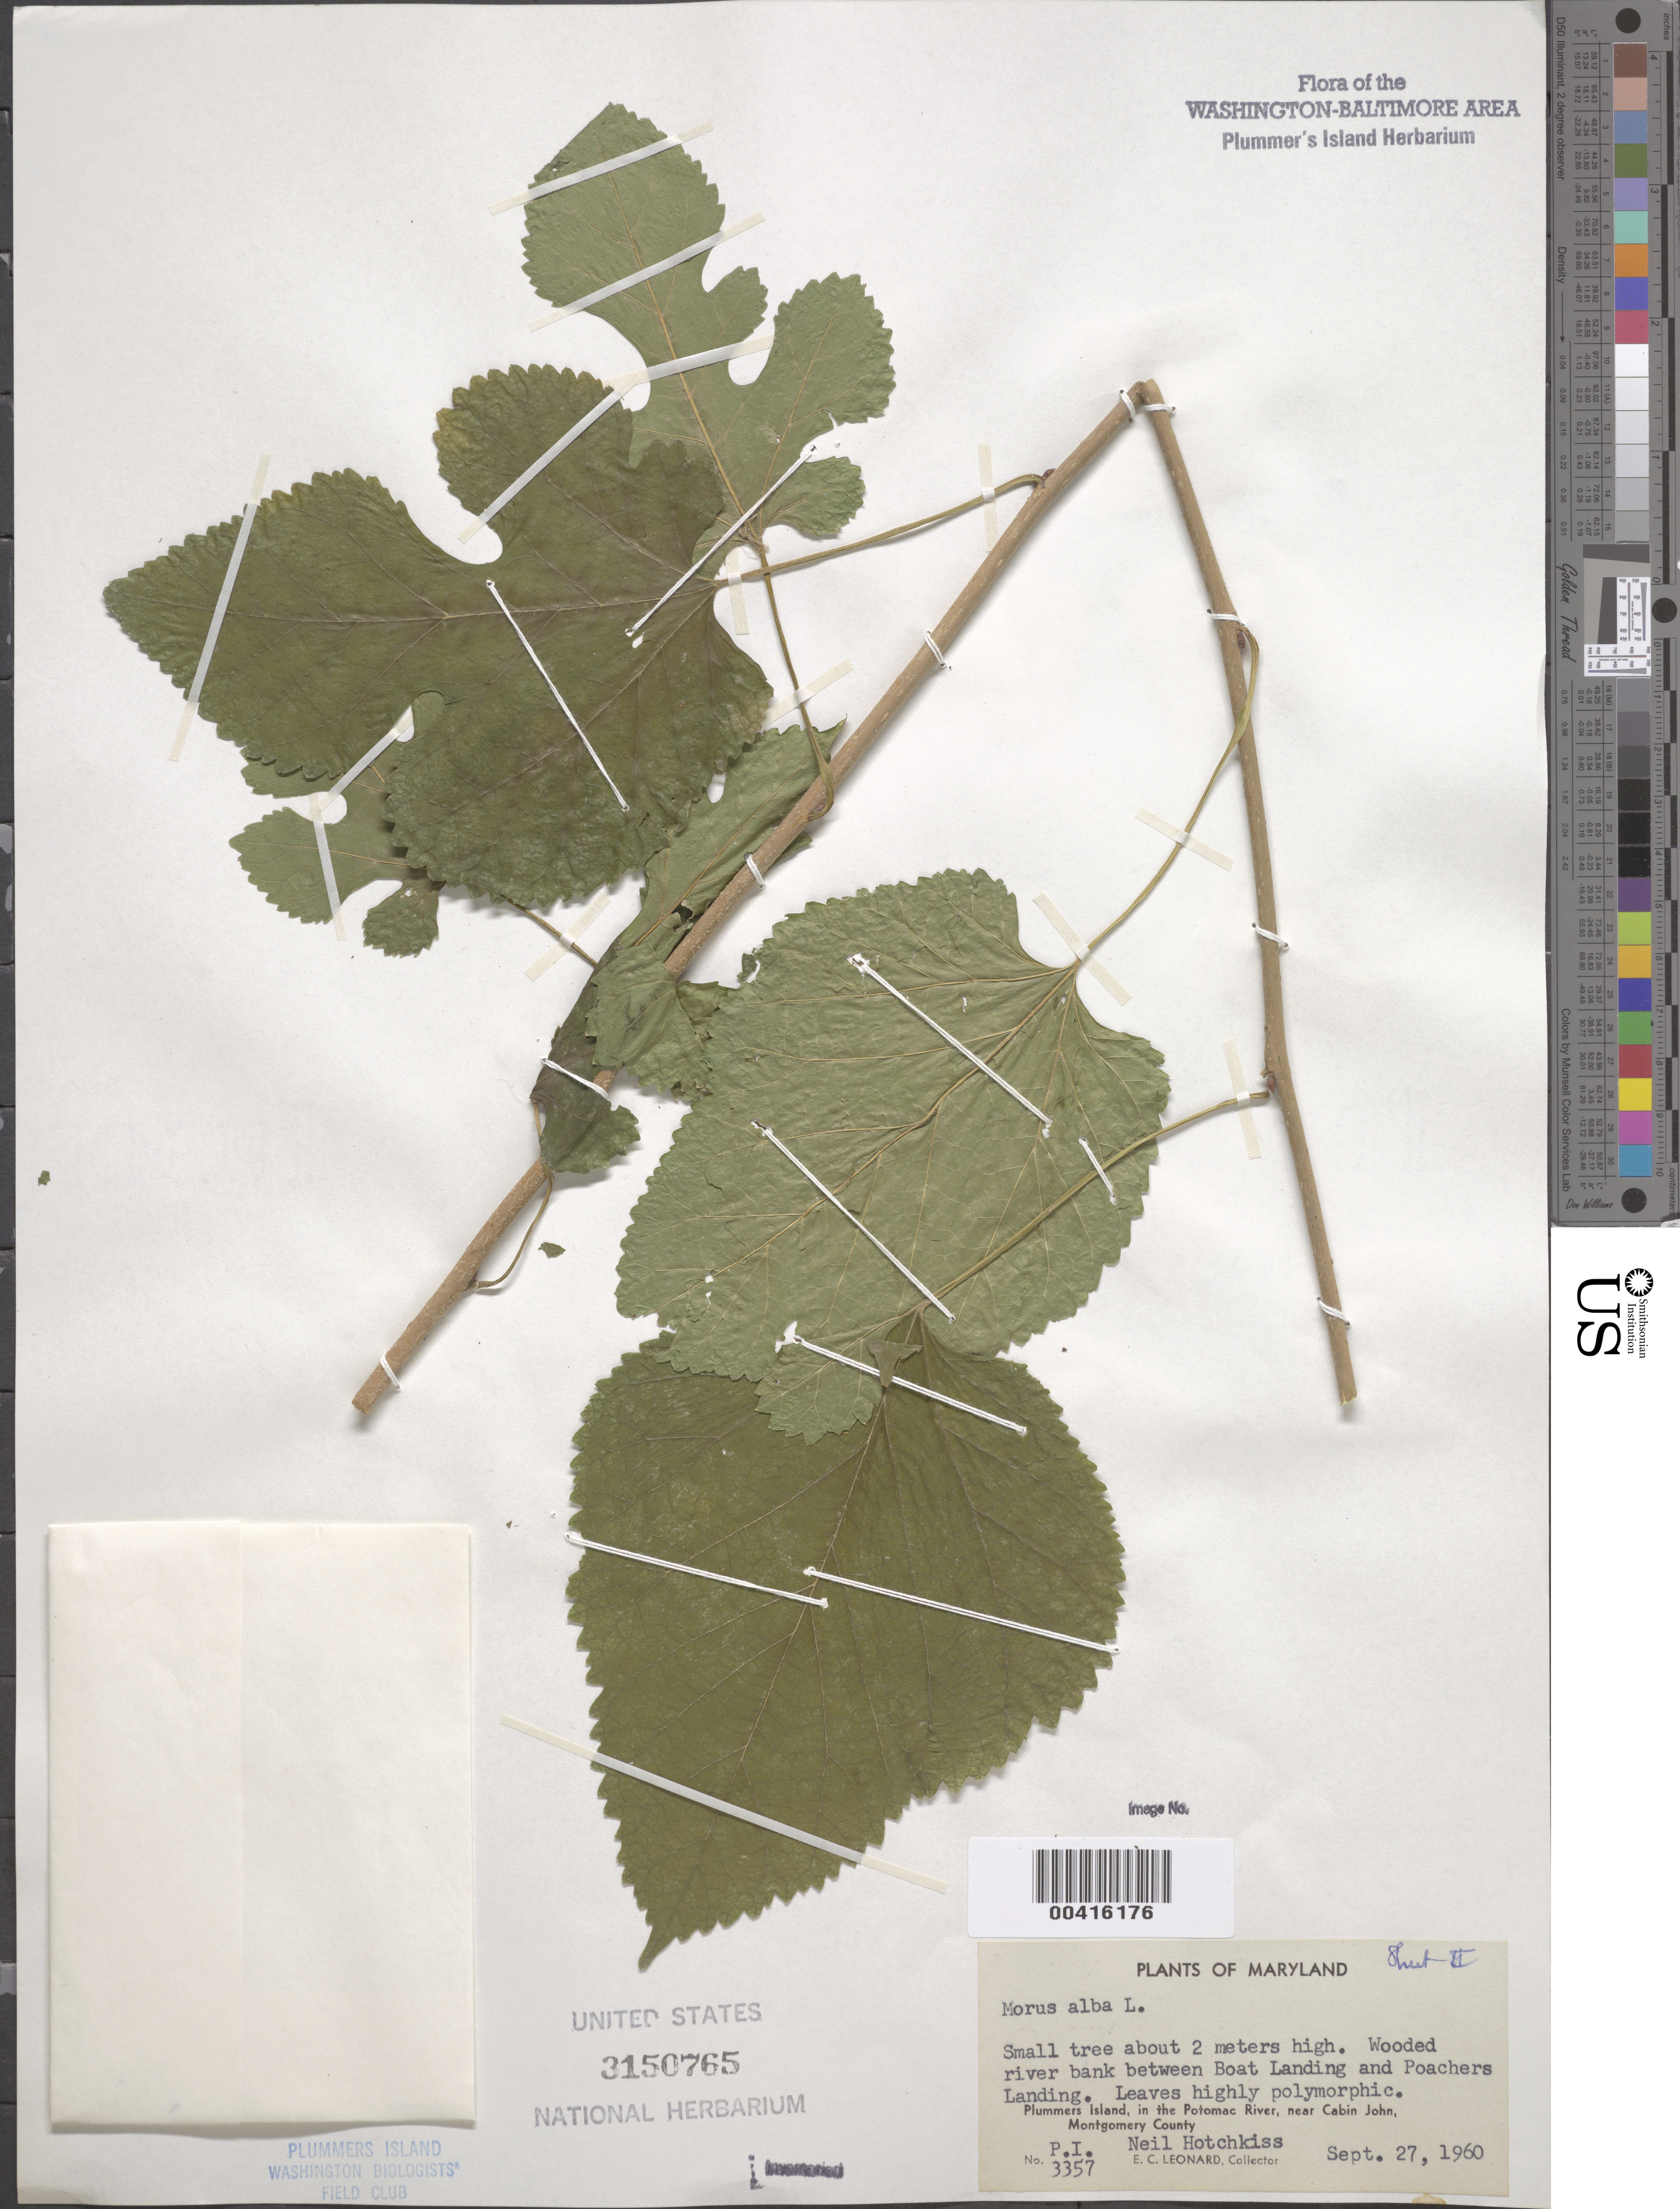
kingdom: Plantae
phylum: Tracheophyta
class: Magnoliopsida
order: Rosales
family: Moraceae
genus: Morus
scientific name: Morus alba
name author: L.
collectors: N. Hotchkiss & E. C. Leonard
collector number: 3357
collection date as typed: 27 Sep 1960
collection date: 1960-09-27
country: United States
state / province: Maryland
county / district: Montgomery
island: Plummers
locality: Plummer's Island, between Boat Landing and Poachers Landing C. & O. Canal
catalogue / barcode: US 3150765